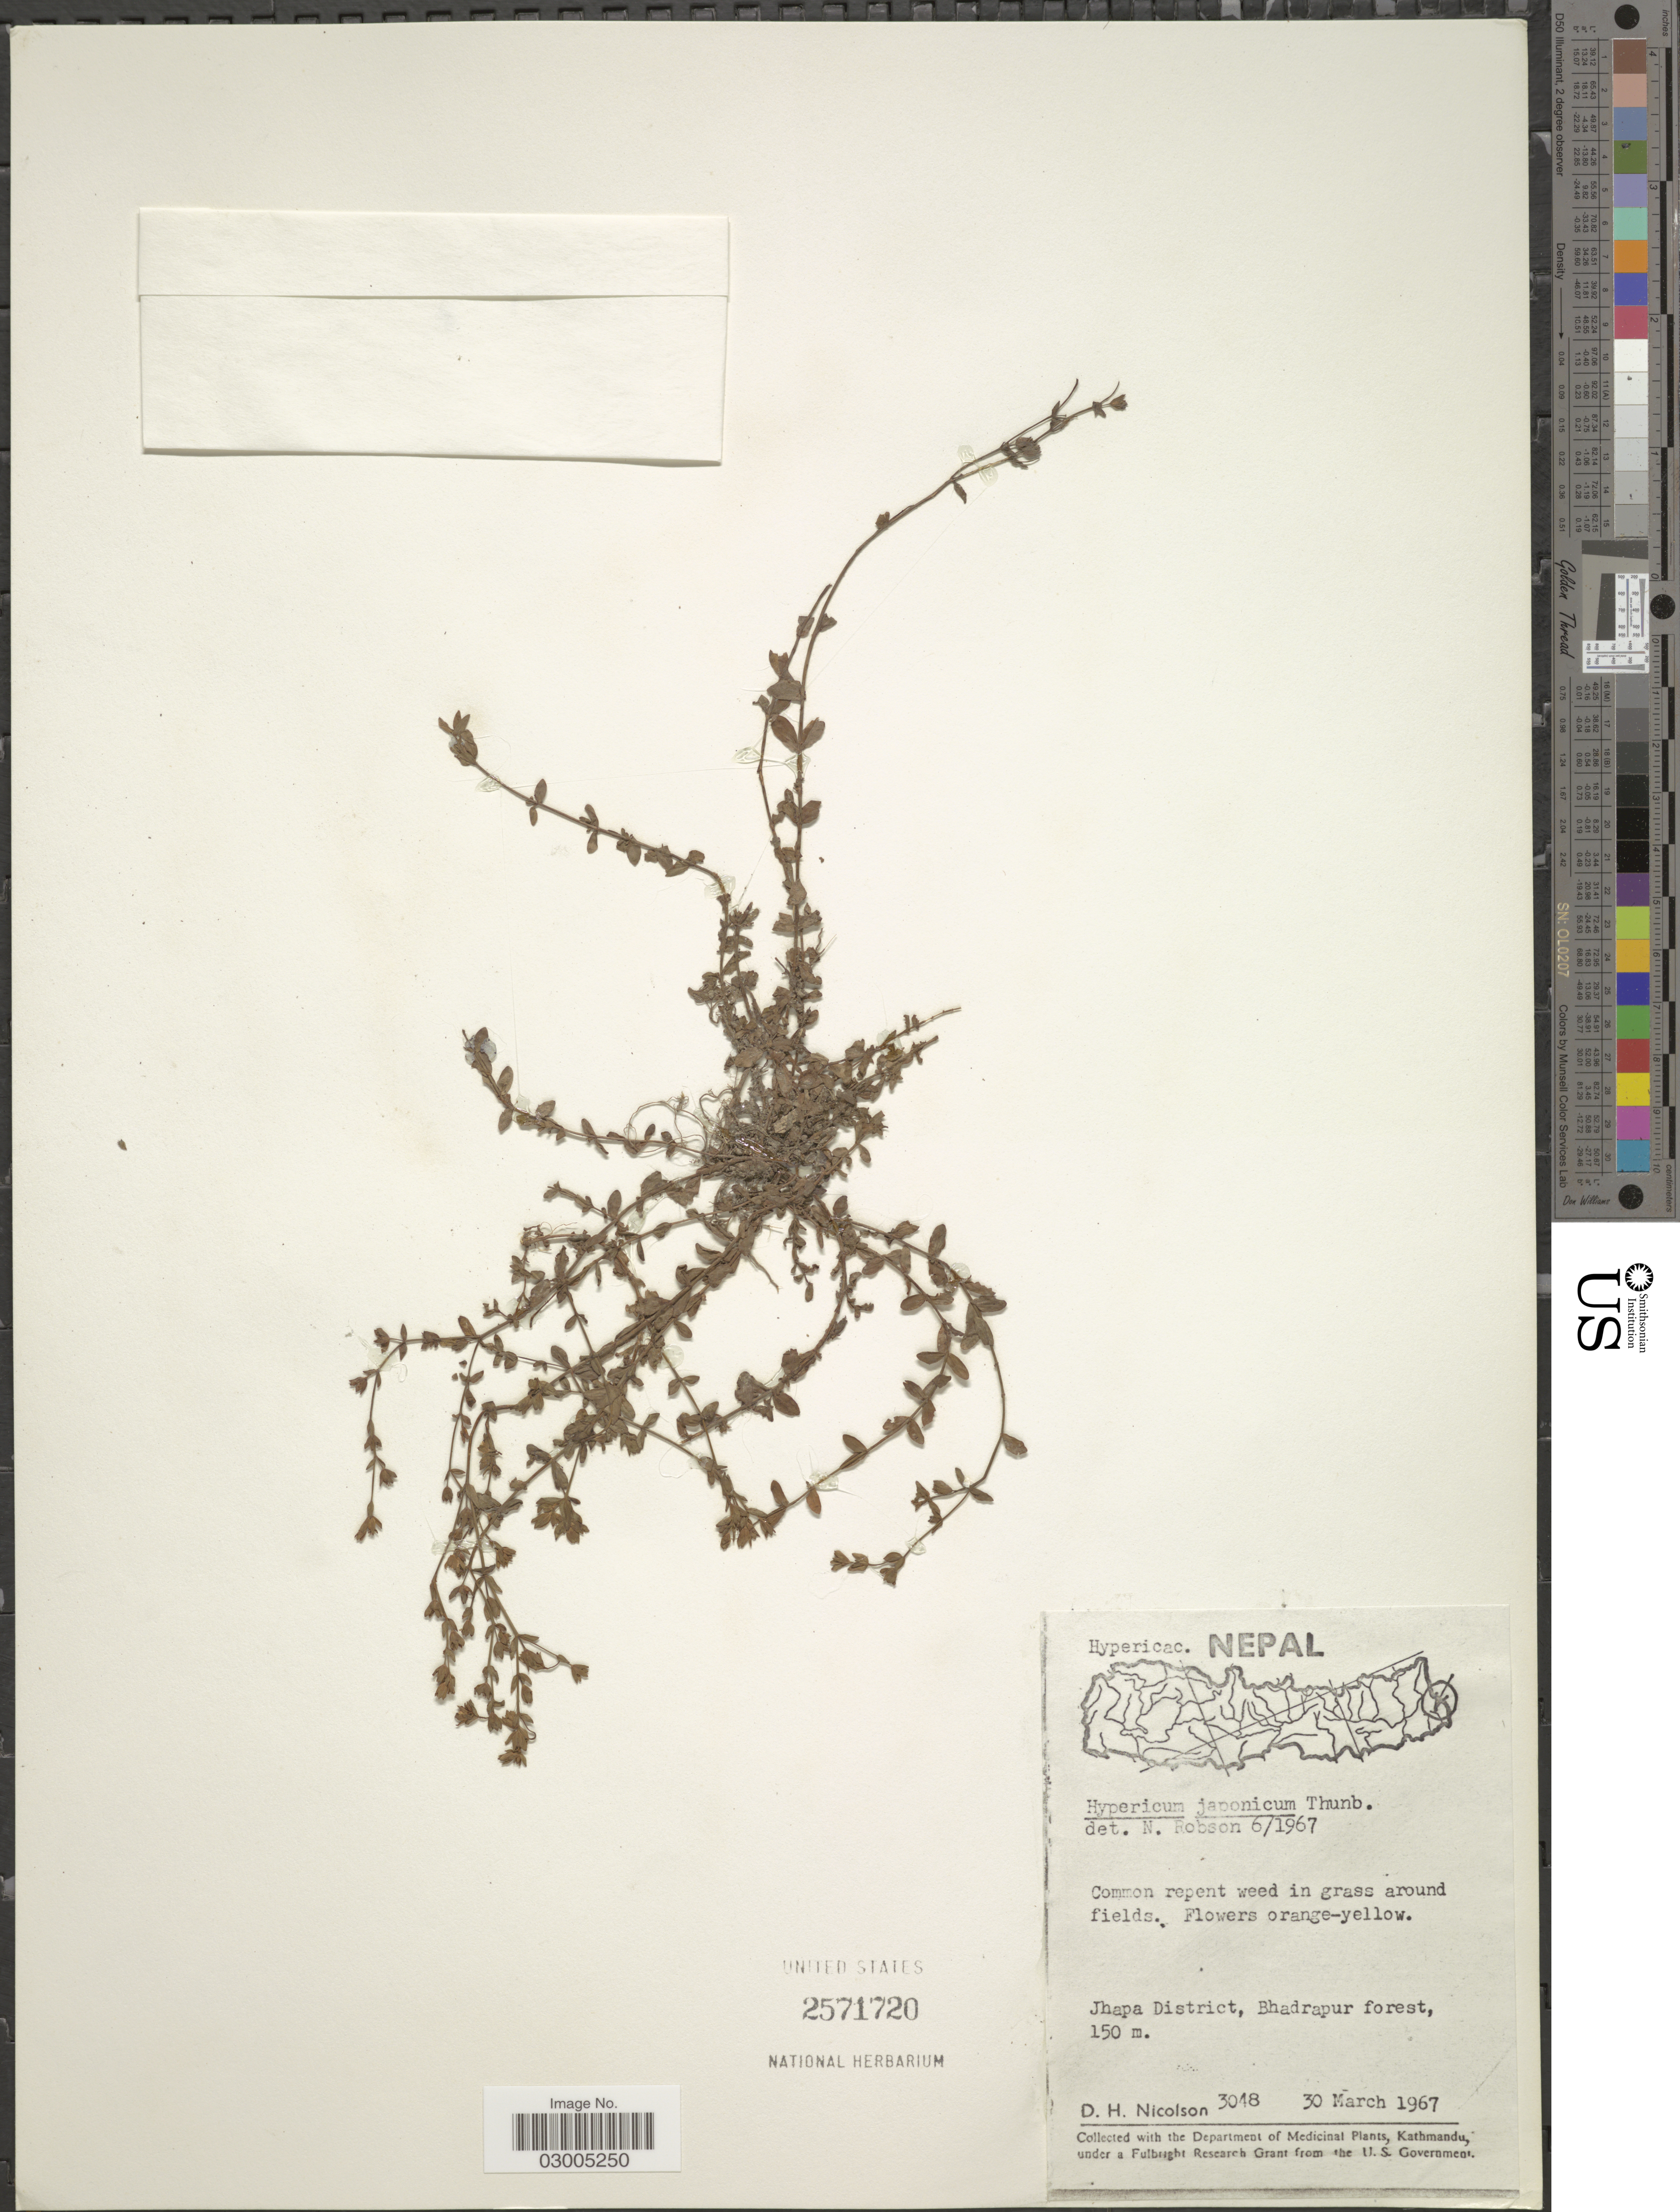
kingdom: Plantae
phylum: Tracheophyta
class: Magnoliopsida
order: Malpighiales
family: Hypericaceae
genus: Hypericum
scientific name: Hypericum japonicum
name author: Thunb.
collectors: D. H. Nicolson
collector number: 3048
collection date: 1967-03-30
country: Nepal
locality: Jhapa District, Bhadrapur forest.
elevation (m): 150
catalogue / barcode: US 2571720